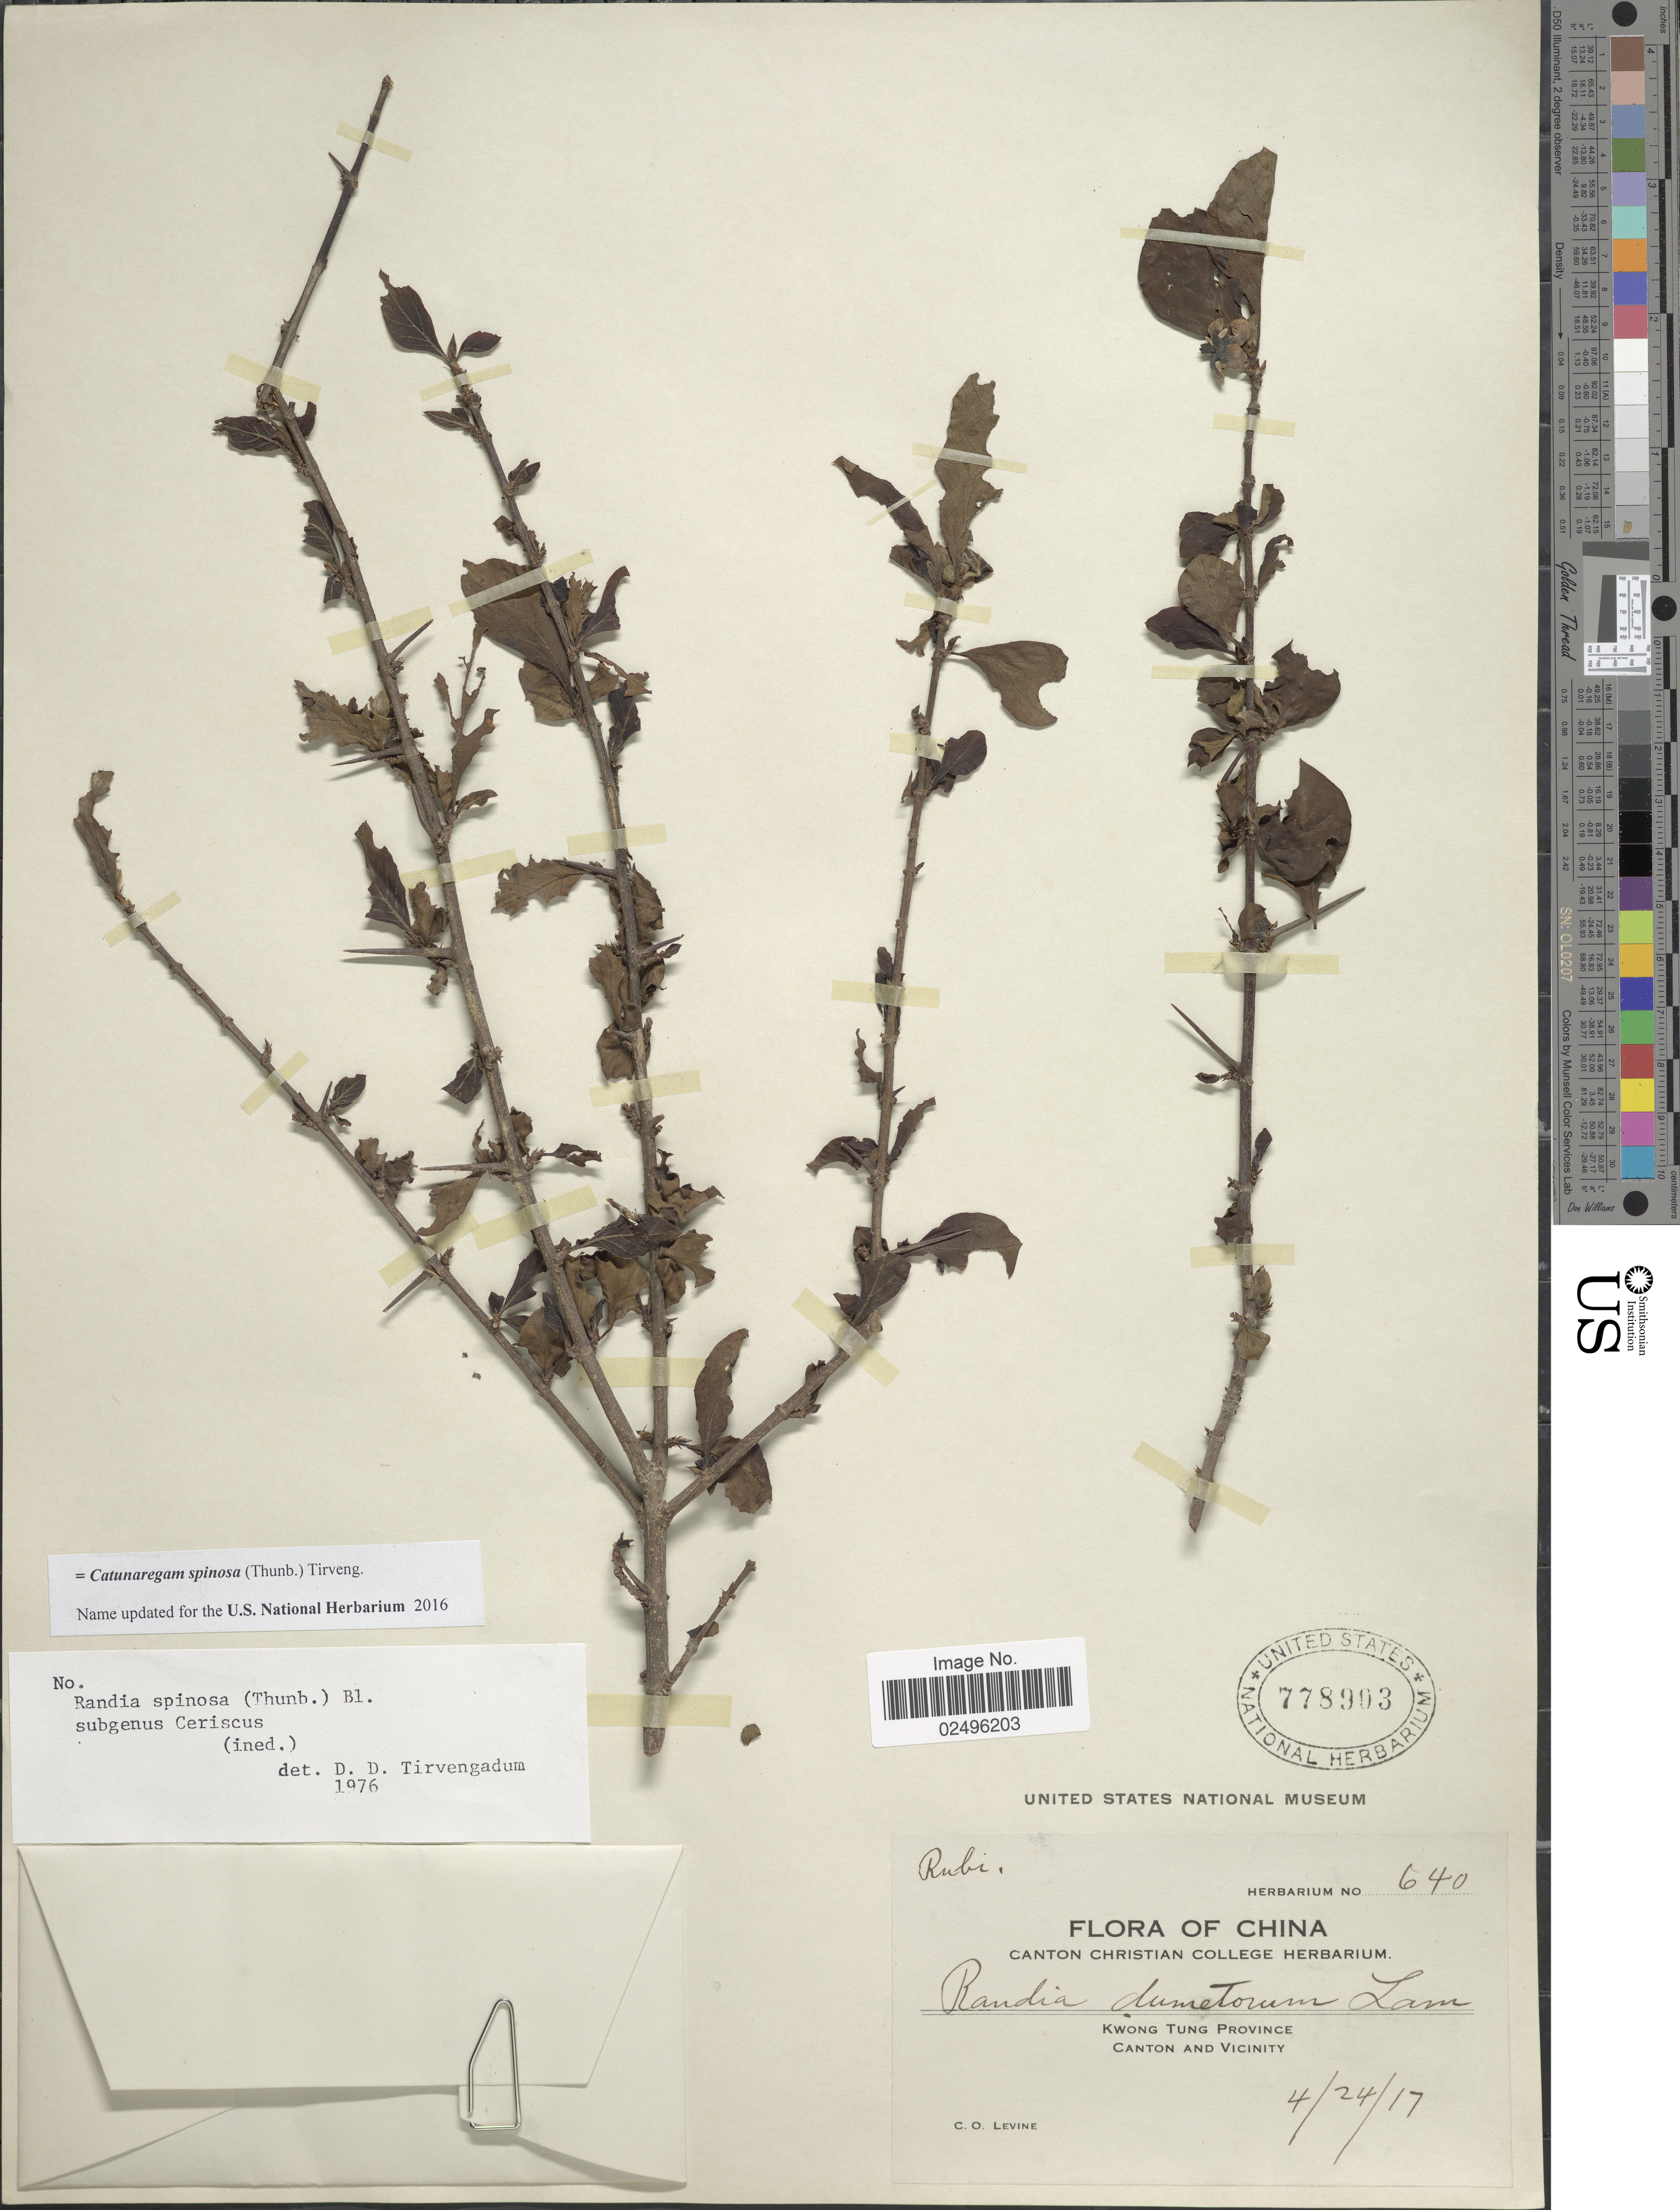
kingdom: Plantae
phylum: Tracheophyta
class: Magnoliopsida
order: Gentianales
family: Rubiaceae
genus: Catunaregam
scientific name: Catunaregam spinosa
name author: (Thunb.) Tirveng.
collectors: C. O. Levine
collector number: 640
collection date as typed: Transcribed d/m/y: 24/4/17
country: China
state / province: Guangdong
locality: Kwong Tung Province Canton and Vicinity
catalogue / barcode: US 778903